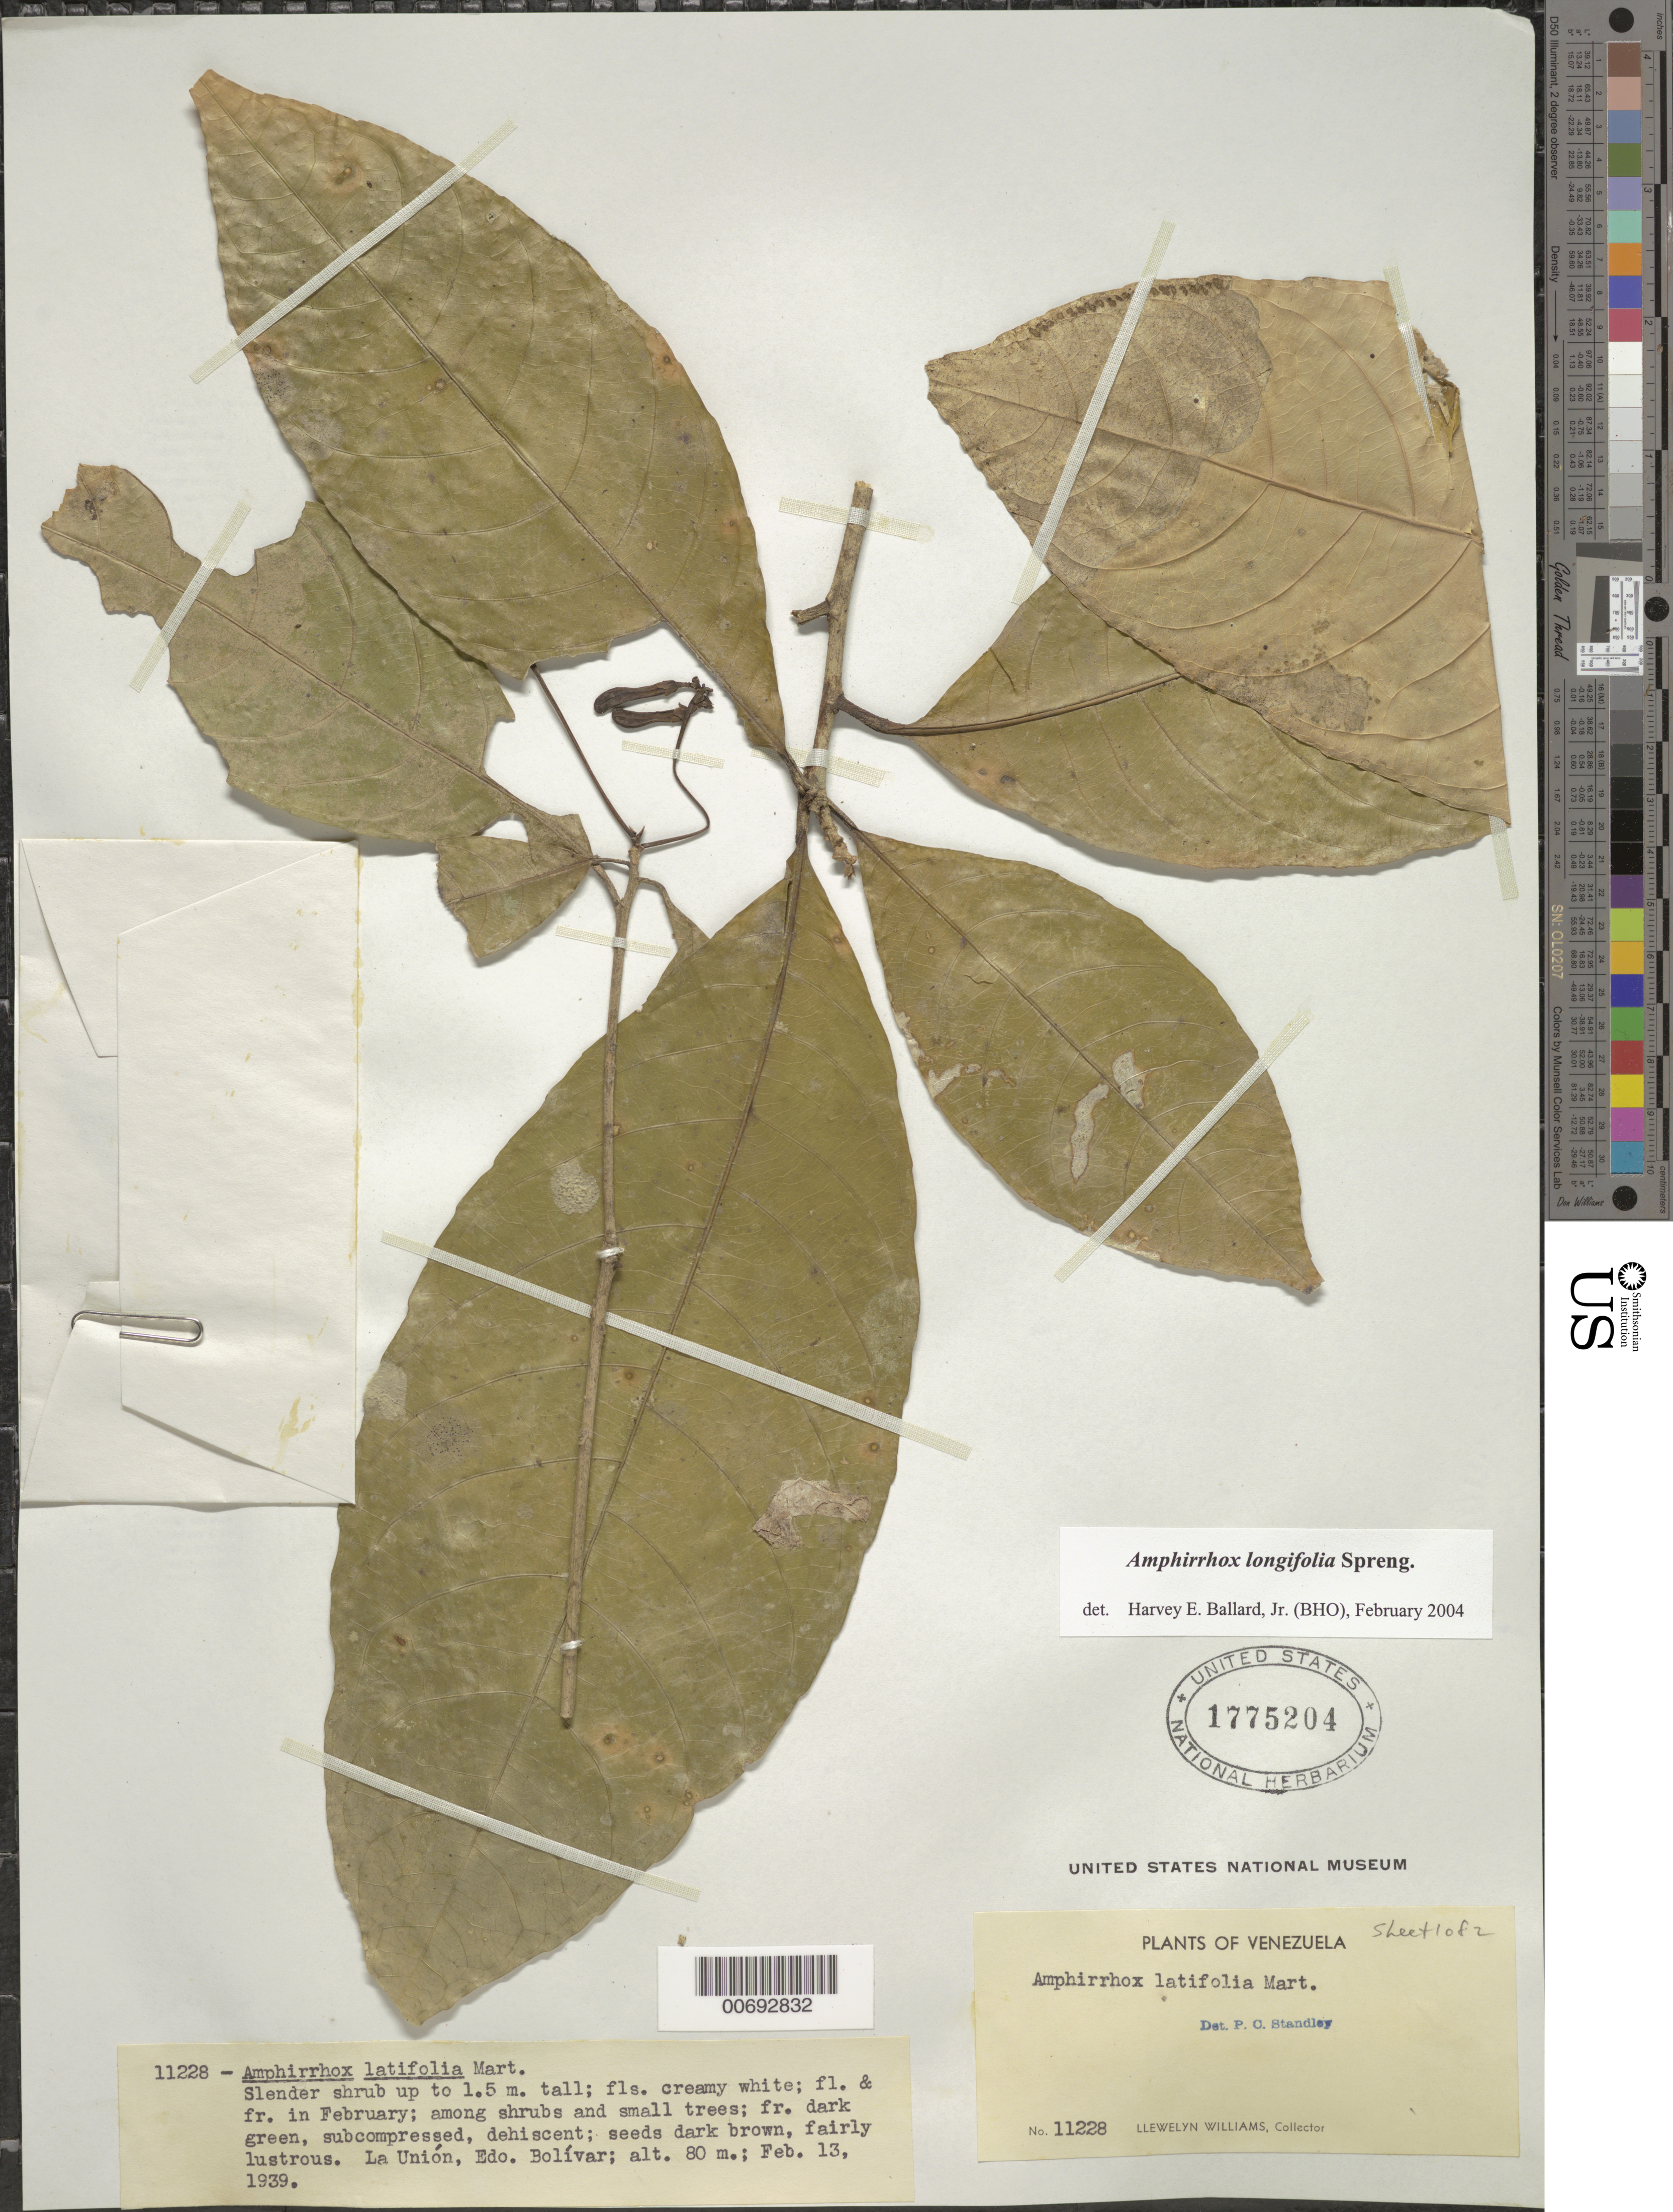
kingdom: Plantae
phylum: Tracheophyta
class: Magnoliopsida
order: Malpighiales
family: Violaceae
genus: Amphirrhox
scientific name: Amphirrhox longifolia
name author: (A. St.-Hil.) Spreng.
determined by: Ballard, Harvey E.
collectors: Ll. Williams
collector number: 11228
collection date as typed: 13-Feb-39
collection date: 1939-02-13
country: Venezuela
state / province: Bolívar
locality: La Unión, Medio Caura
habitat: Among shrubs and sm trees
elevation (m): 80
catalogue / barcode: US 1775204